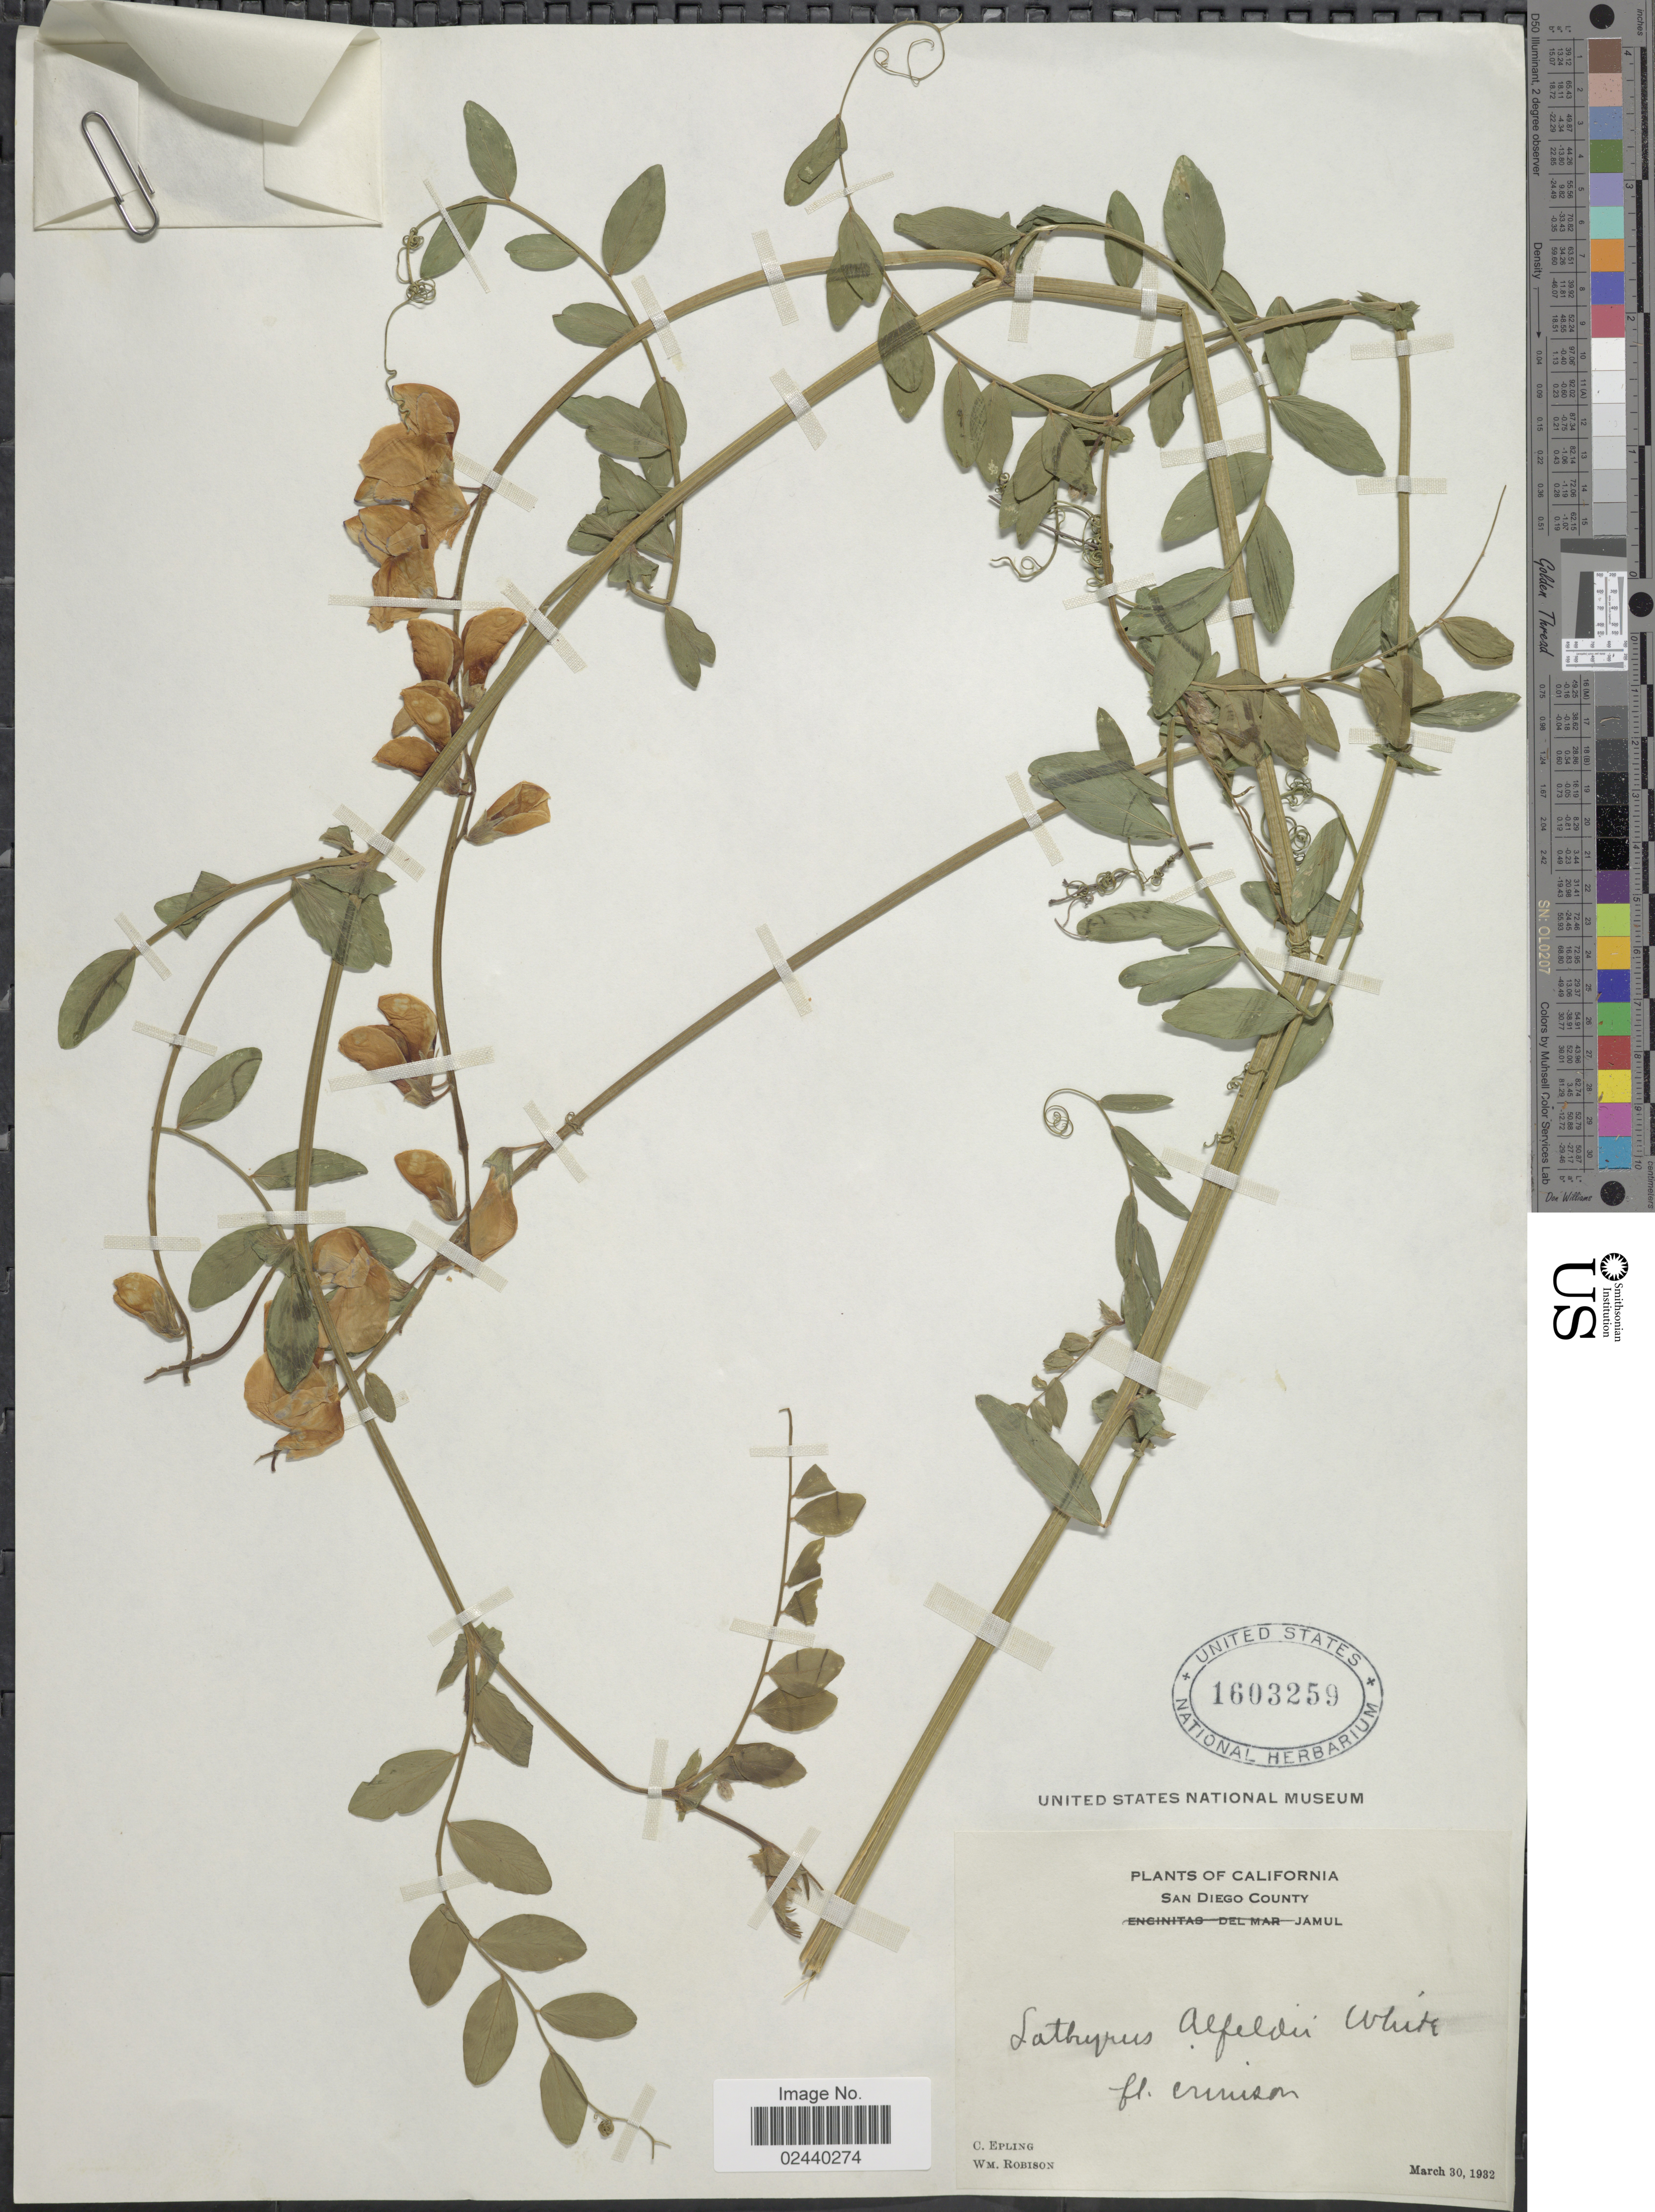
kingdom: Plantae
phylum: Tracheophyta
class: Magnoliopsida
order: Fabales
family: Fabaceae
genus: Lathyrus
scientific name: Lathyrus alefeldii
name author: T.G. White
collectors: C. C. Epling & W. Robison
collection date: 1932-03-30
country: United States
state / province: California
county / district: San Diego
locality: San Diego County, Jamul.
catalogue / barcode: US 1603259